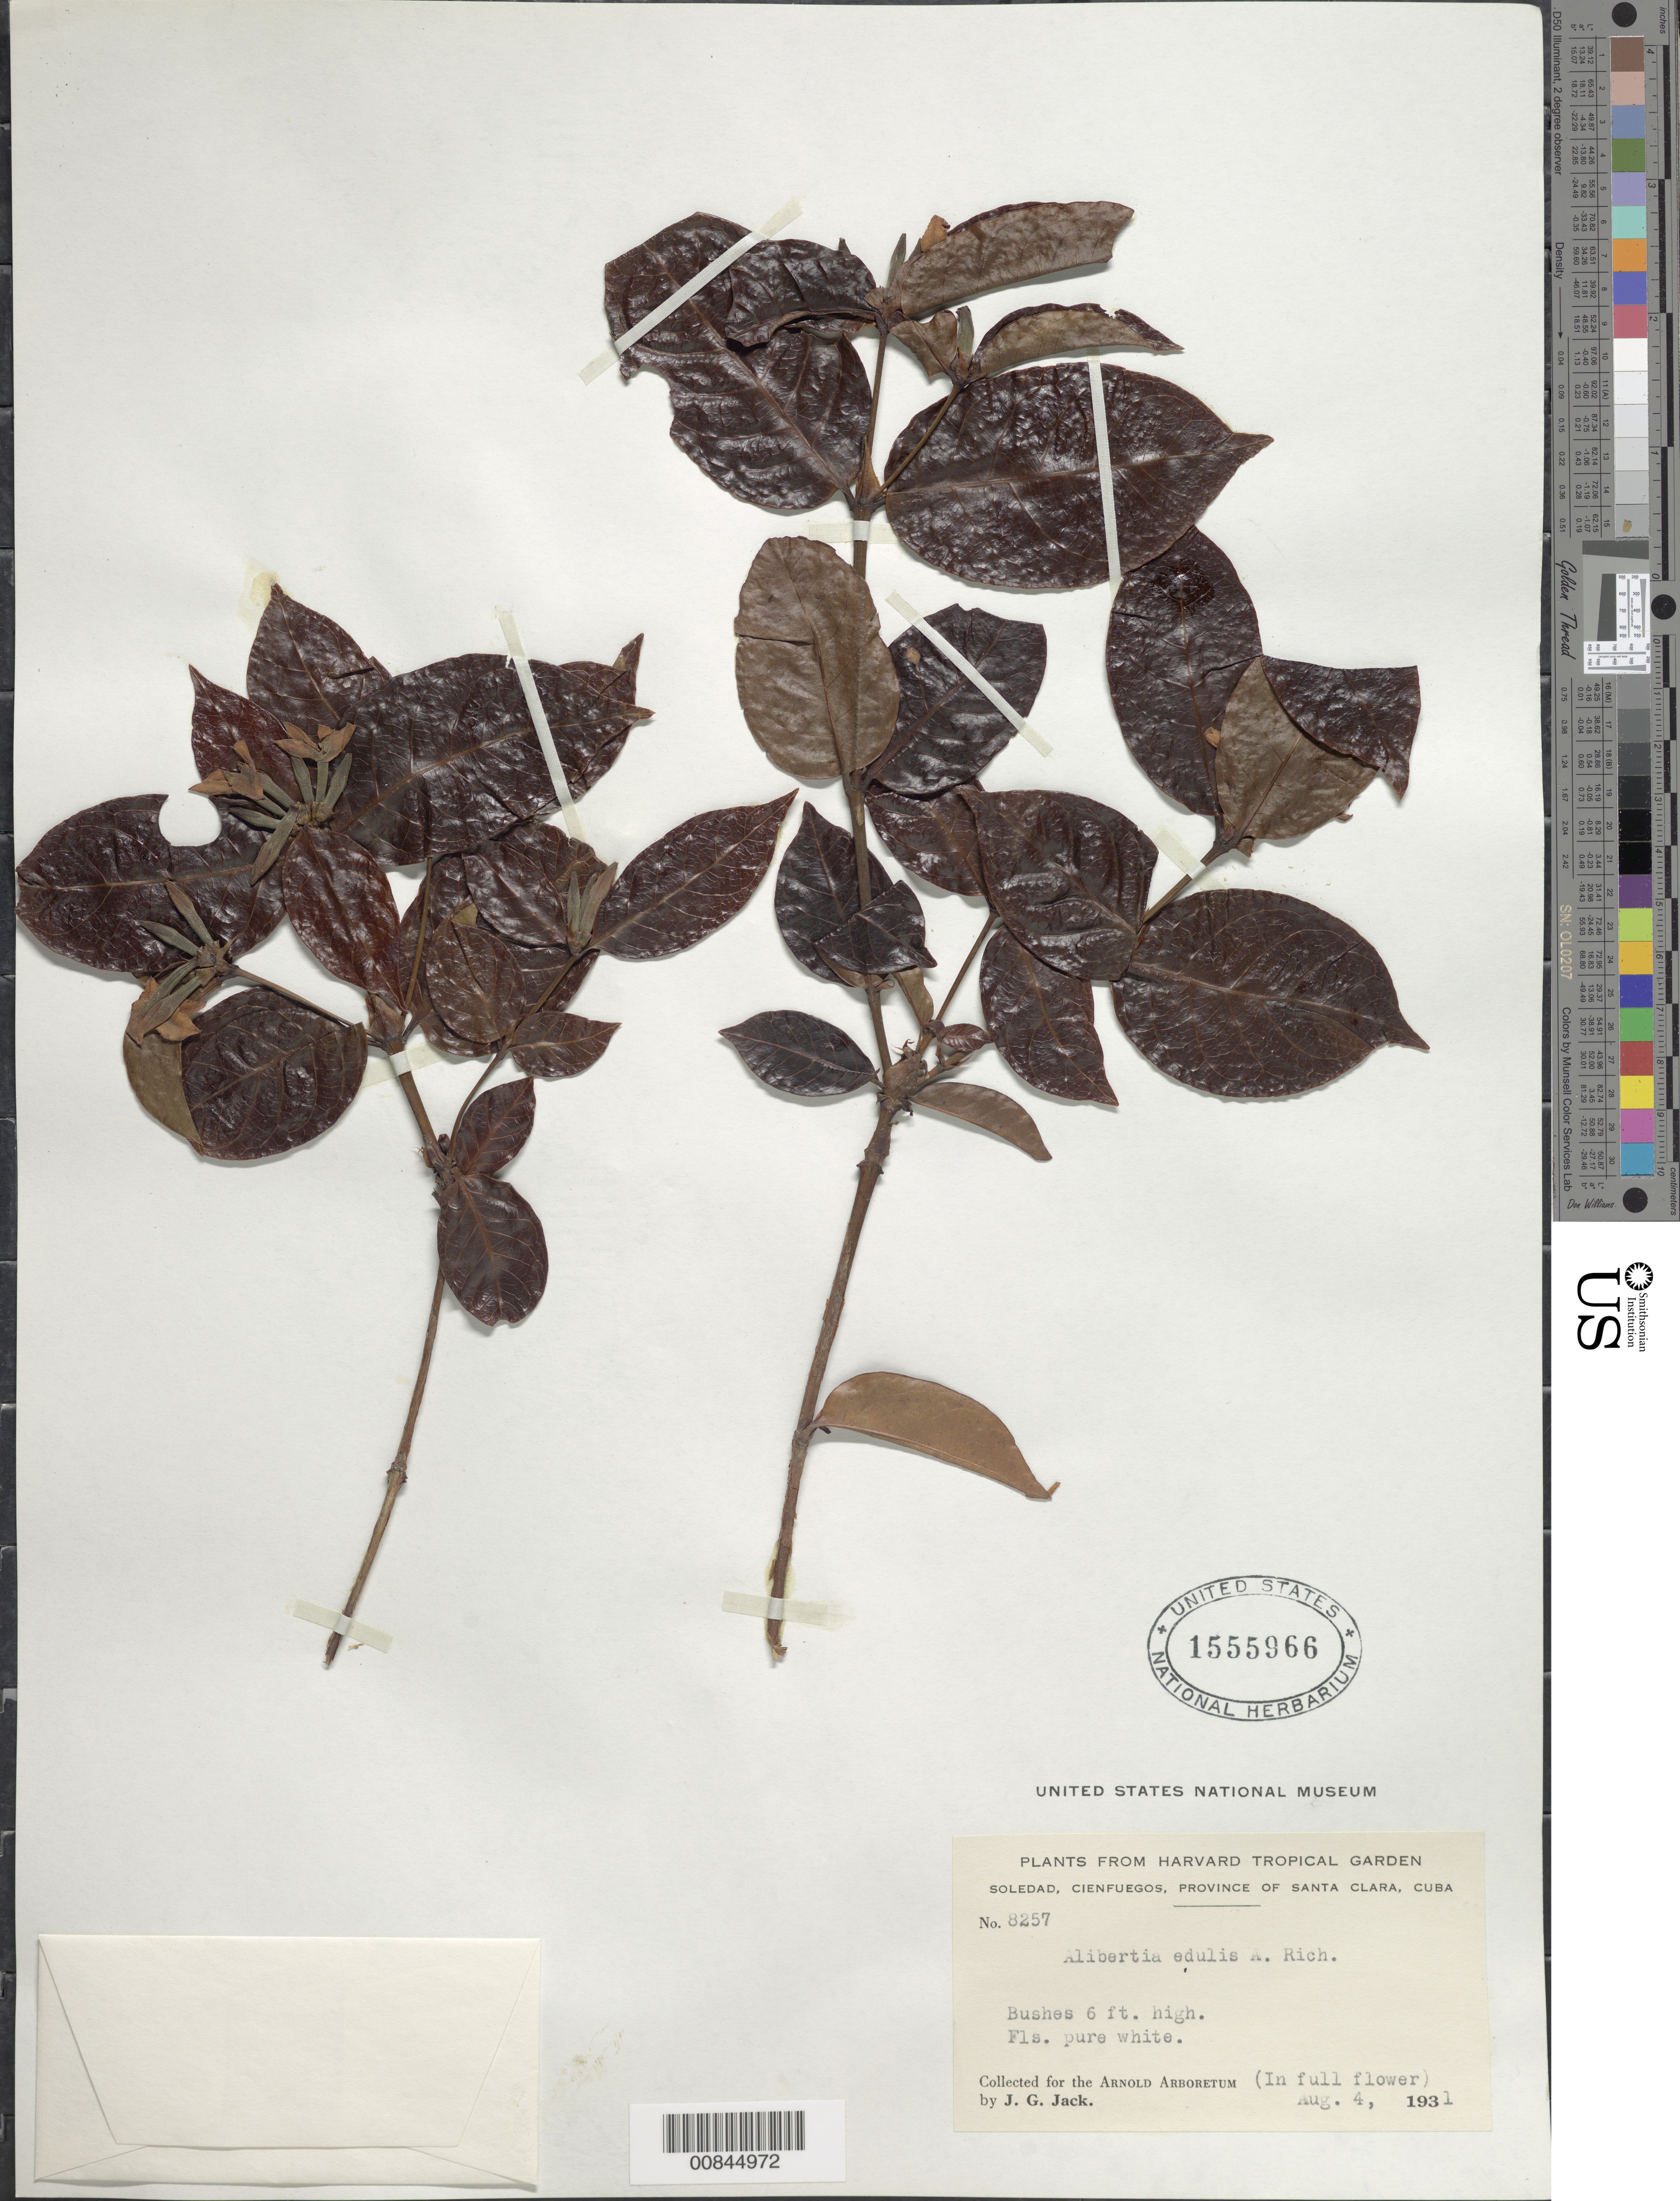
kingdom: Plantae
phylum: Tracheophyta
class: Magnoliopsida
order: Gentianales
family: Rubiaceae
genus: Alibertia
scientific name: Alibertia edulis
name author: (Rich.) A. Rich. ex DC.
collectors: J. G. Jack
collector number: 8257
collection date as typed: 04 Aug 1931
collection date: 1931-08-04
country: Cuba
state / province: Las Villas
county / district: Cienfuegos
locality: Soledad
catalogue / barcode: US 1555966